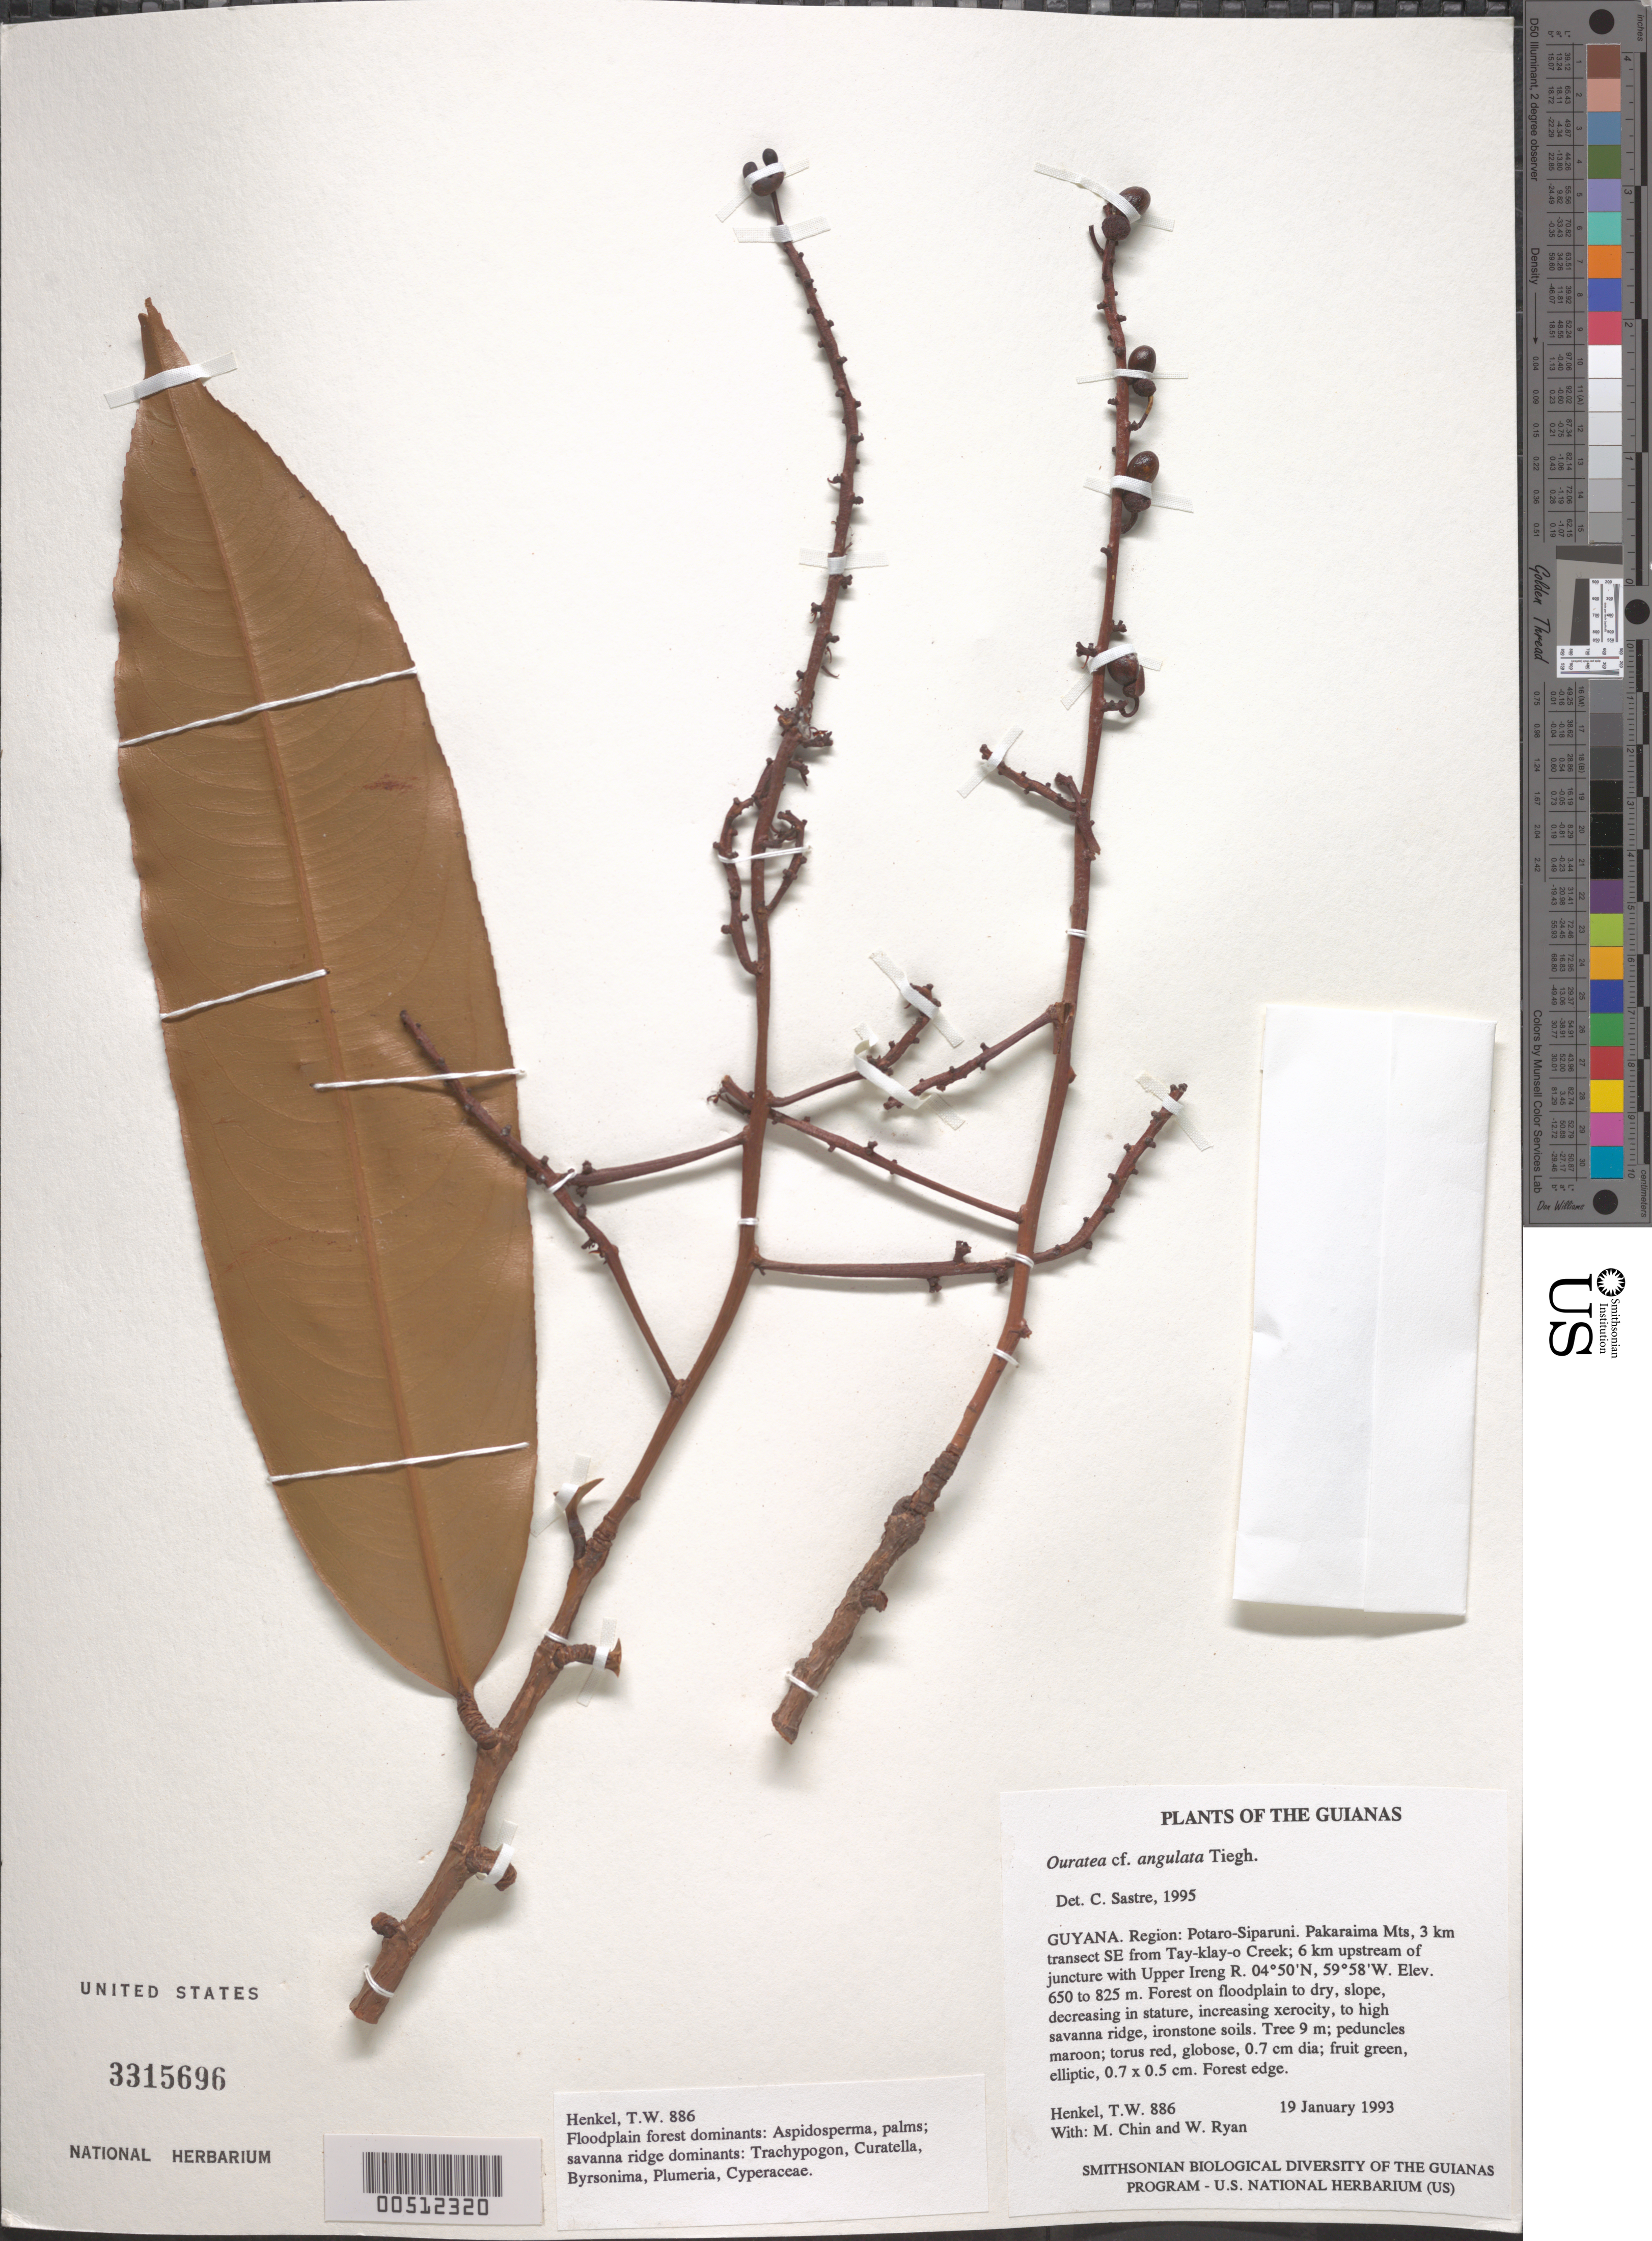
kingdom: Plantae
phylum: Tracheophyta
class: Magnoliopsida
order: Malpighiales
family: Ochnaceae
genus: Ouratea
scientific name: Ouratea angulata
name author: Tiegh.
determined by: Sastre, C. H. L.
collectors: T. Henkel, M. Chin & W. Ryan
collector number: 886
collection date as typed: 19 January 1993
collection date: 1993-01-19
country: Guyana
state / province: Potaro-Siparuni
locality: Pakaraima Mts, 3 km transect SE from Tay-klay-o Creek; 6 km upstream of juncture with Upper Ireng R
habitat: Forest on floodplain to dry, slope, decreasing in stature, increasing xerocity, to high savanna ridge, ironstone soils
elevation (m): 650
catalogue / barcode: US 3315696